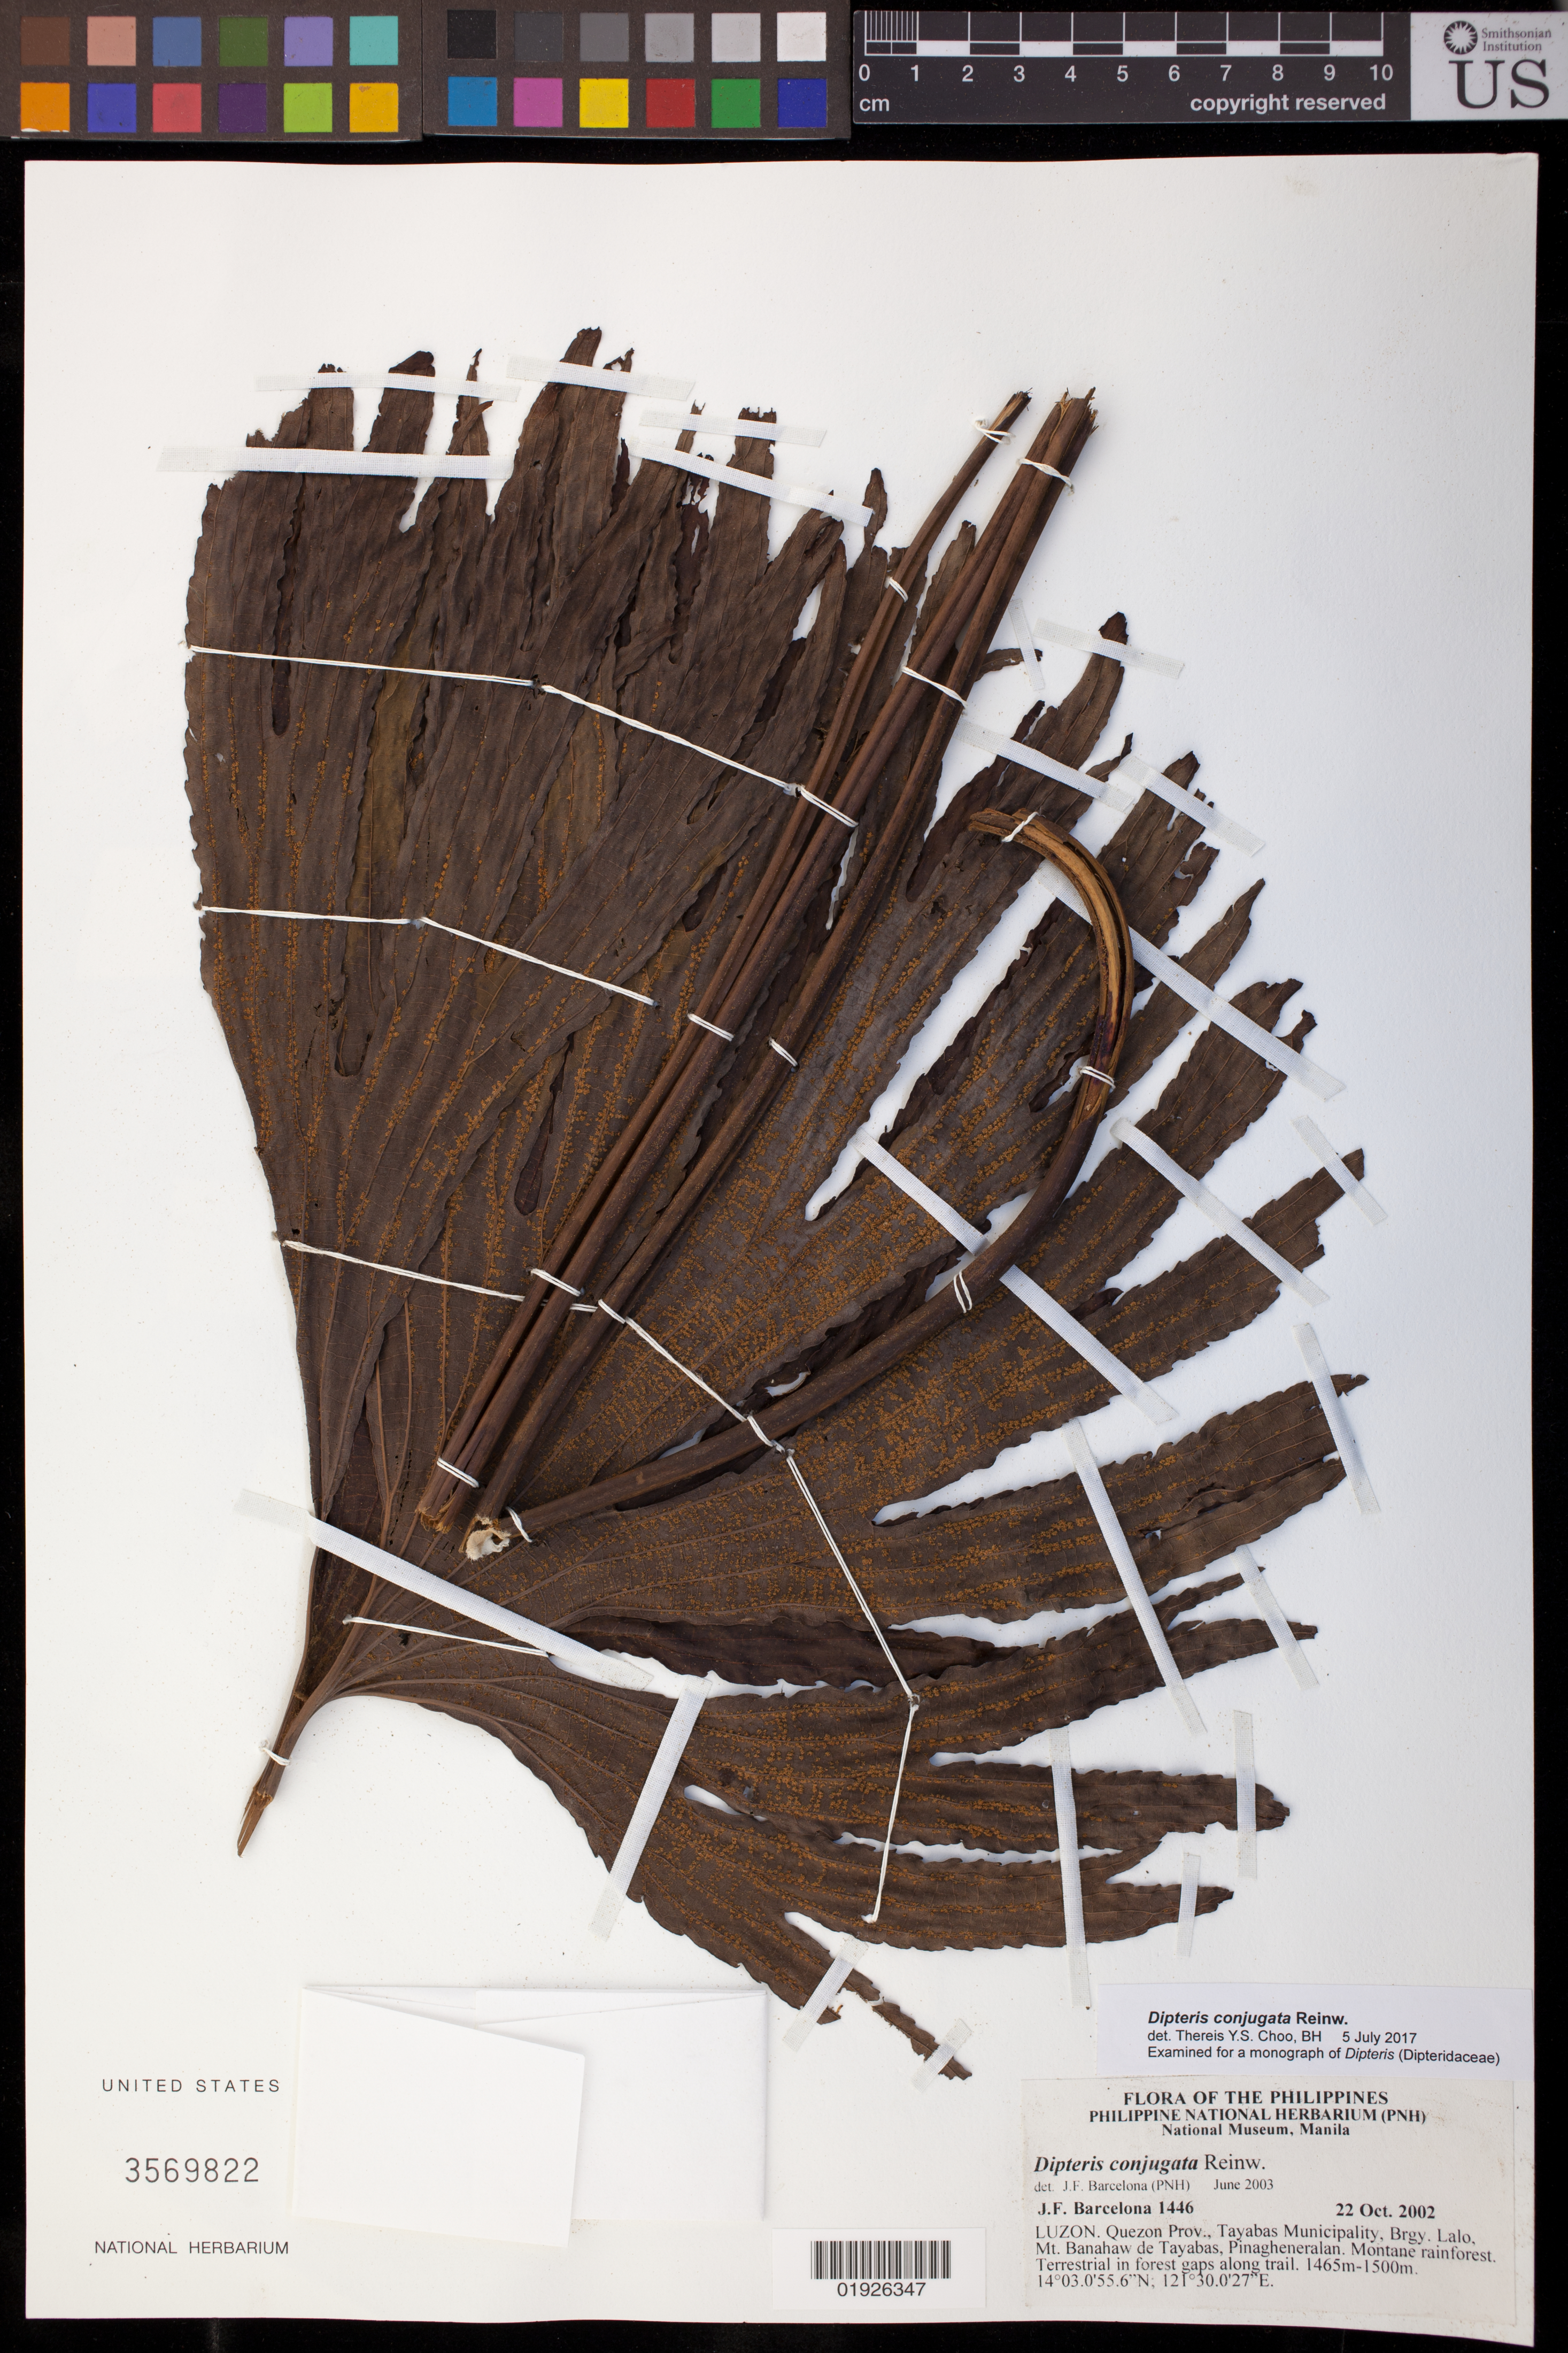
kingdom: Plantae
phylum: Tracheophyta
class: Polypodiopsida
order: Gleicheniales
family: Dipteridaceae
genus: Dipteris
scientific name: Dipteris conjugata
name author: Reinw.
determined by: Choo, Thereis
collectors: J. F. Barcelona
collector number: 1446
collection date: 2002-10-22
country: Philippines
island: Luzon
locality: Luzon, Quezon Prov., Tayabas Municipality, Brgy Lalo, Mt. Banahaw de Tayabas, Pinagheneralan.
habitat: Montane rainforest.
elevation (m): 1465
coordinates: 14 03.0 55.6 N, 121 30.0 27.7 E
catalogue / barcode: US 3569822